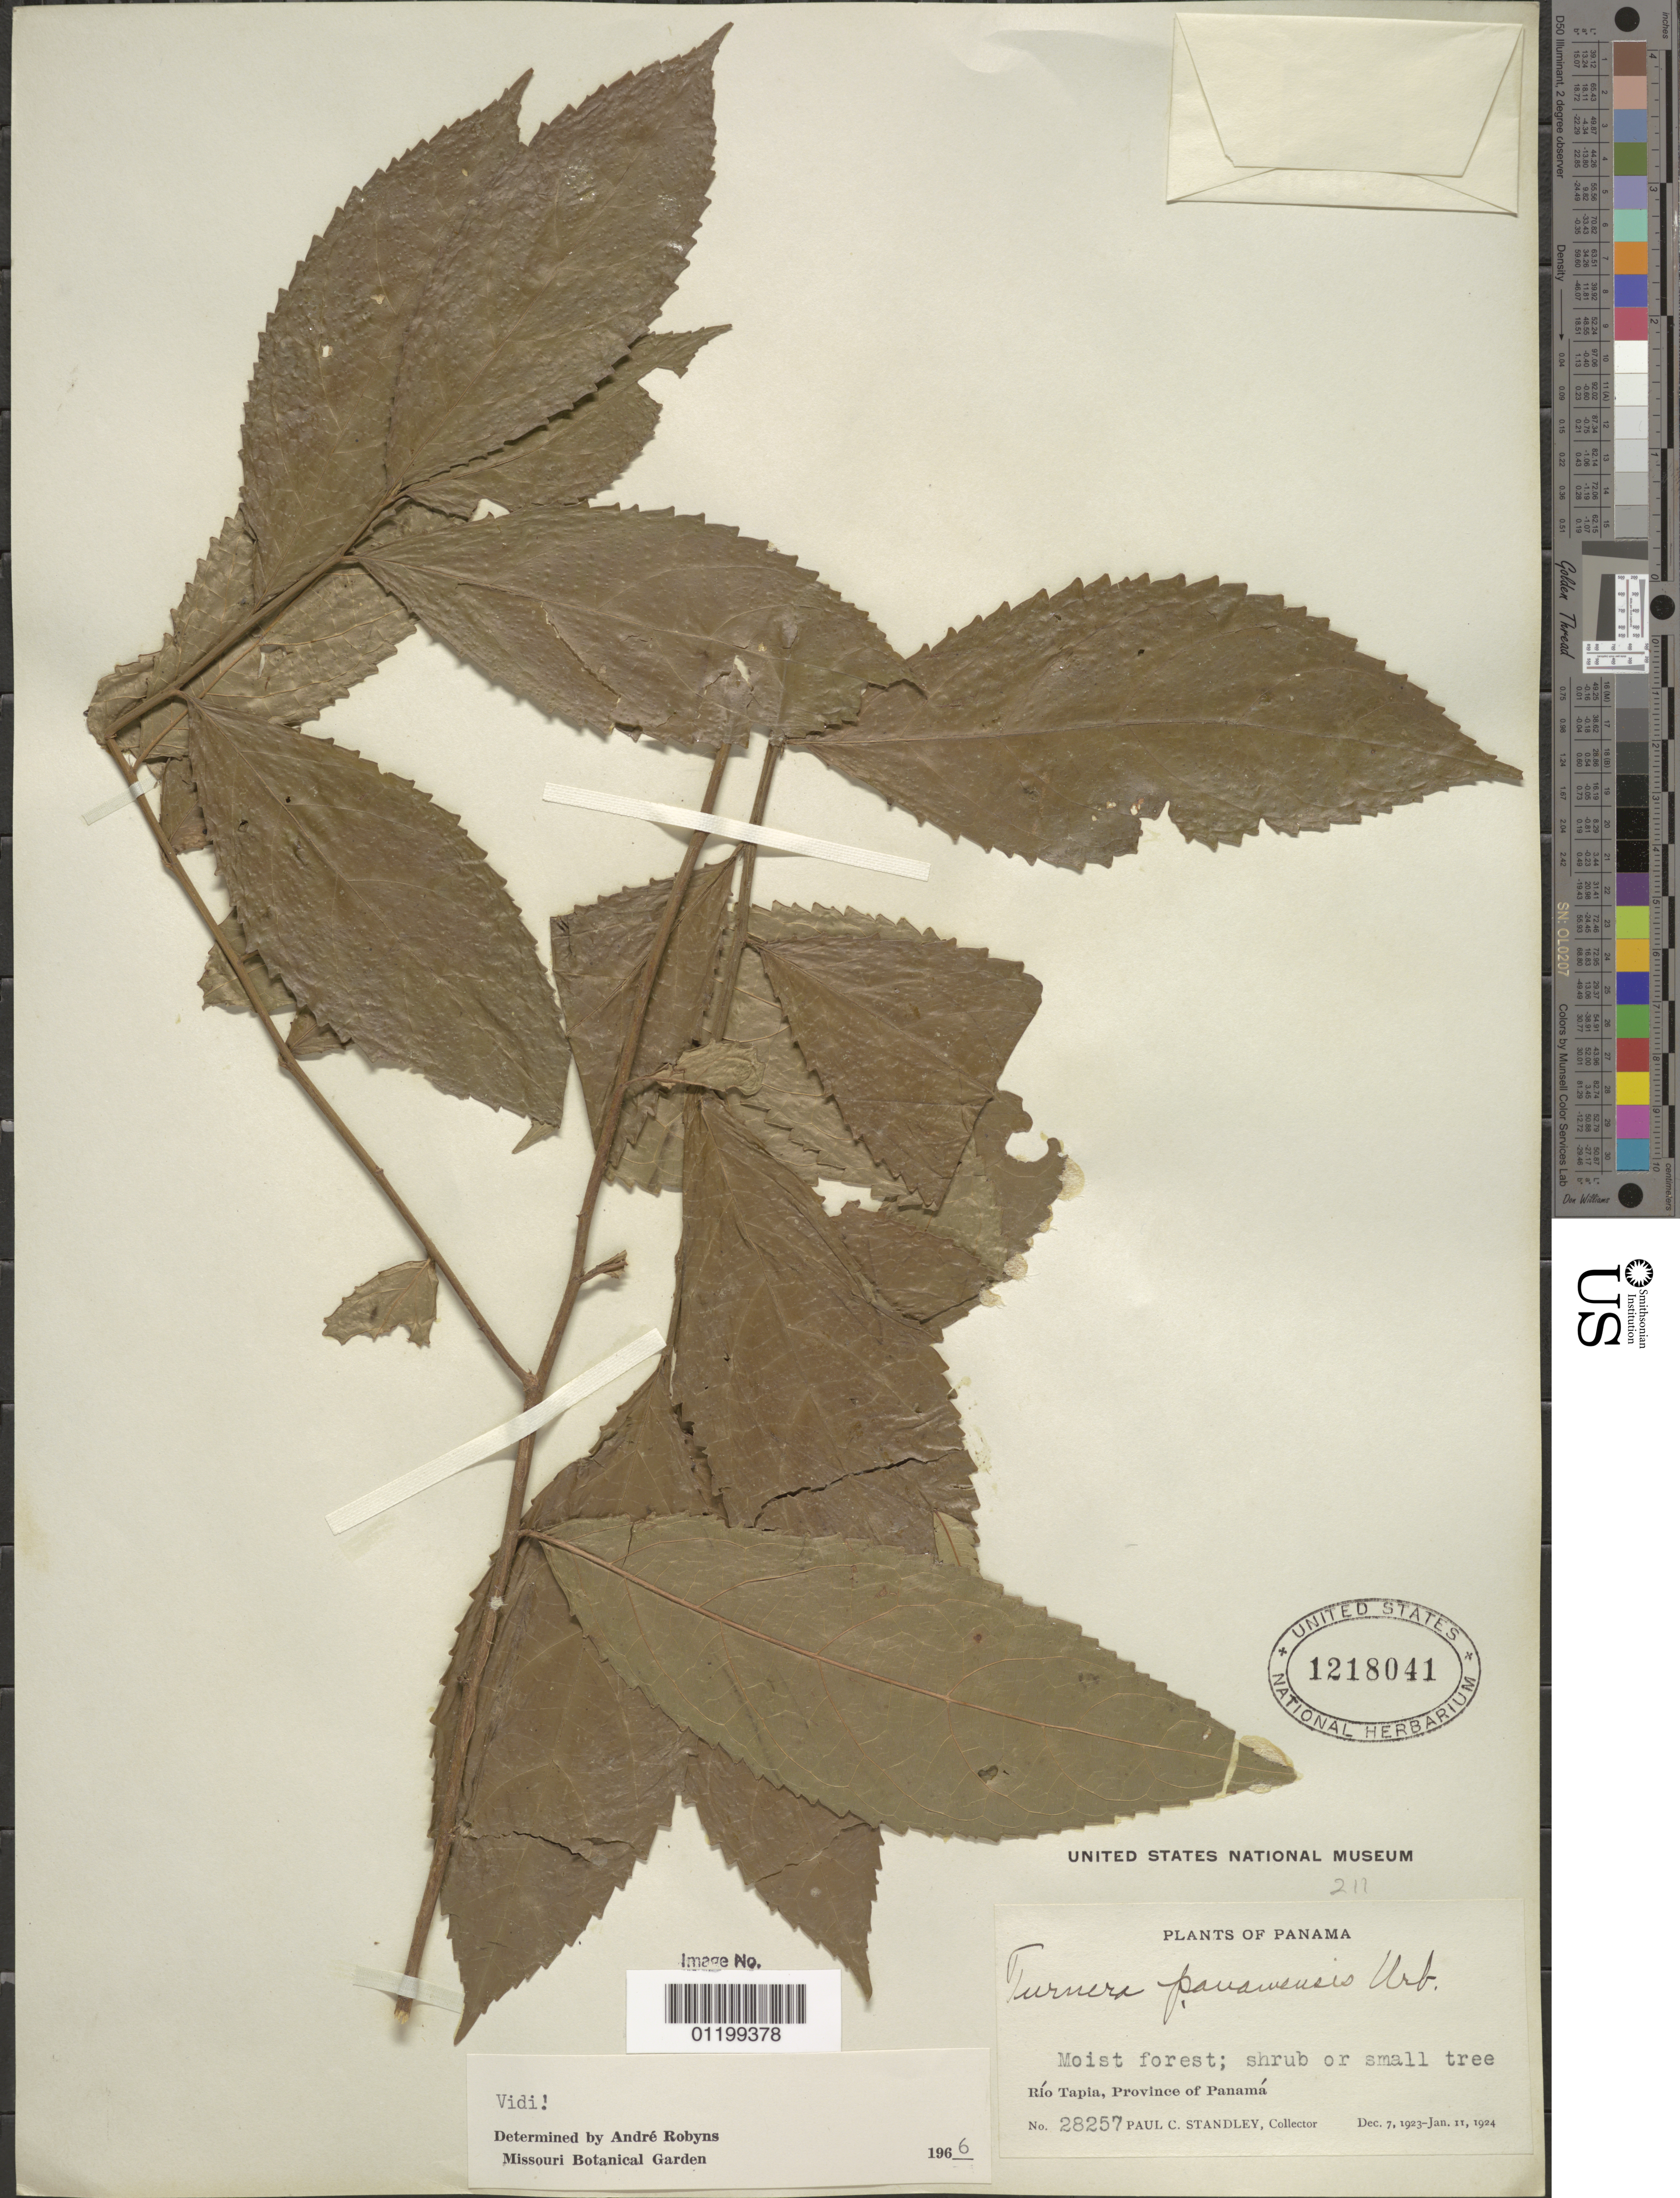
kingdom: Plantae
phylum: Tracheophyta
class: Magnoliopsida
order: Malpighiales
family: Turneraceae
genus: Turnera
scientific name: Turnera panamensis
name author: Urb.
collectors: P. C. Standley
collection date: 1923-12-07/1924-01-11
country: Panama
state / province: Panamá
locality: Río Tapia.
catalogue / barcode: US 1218041